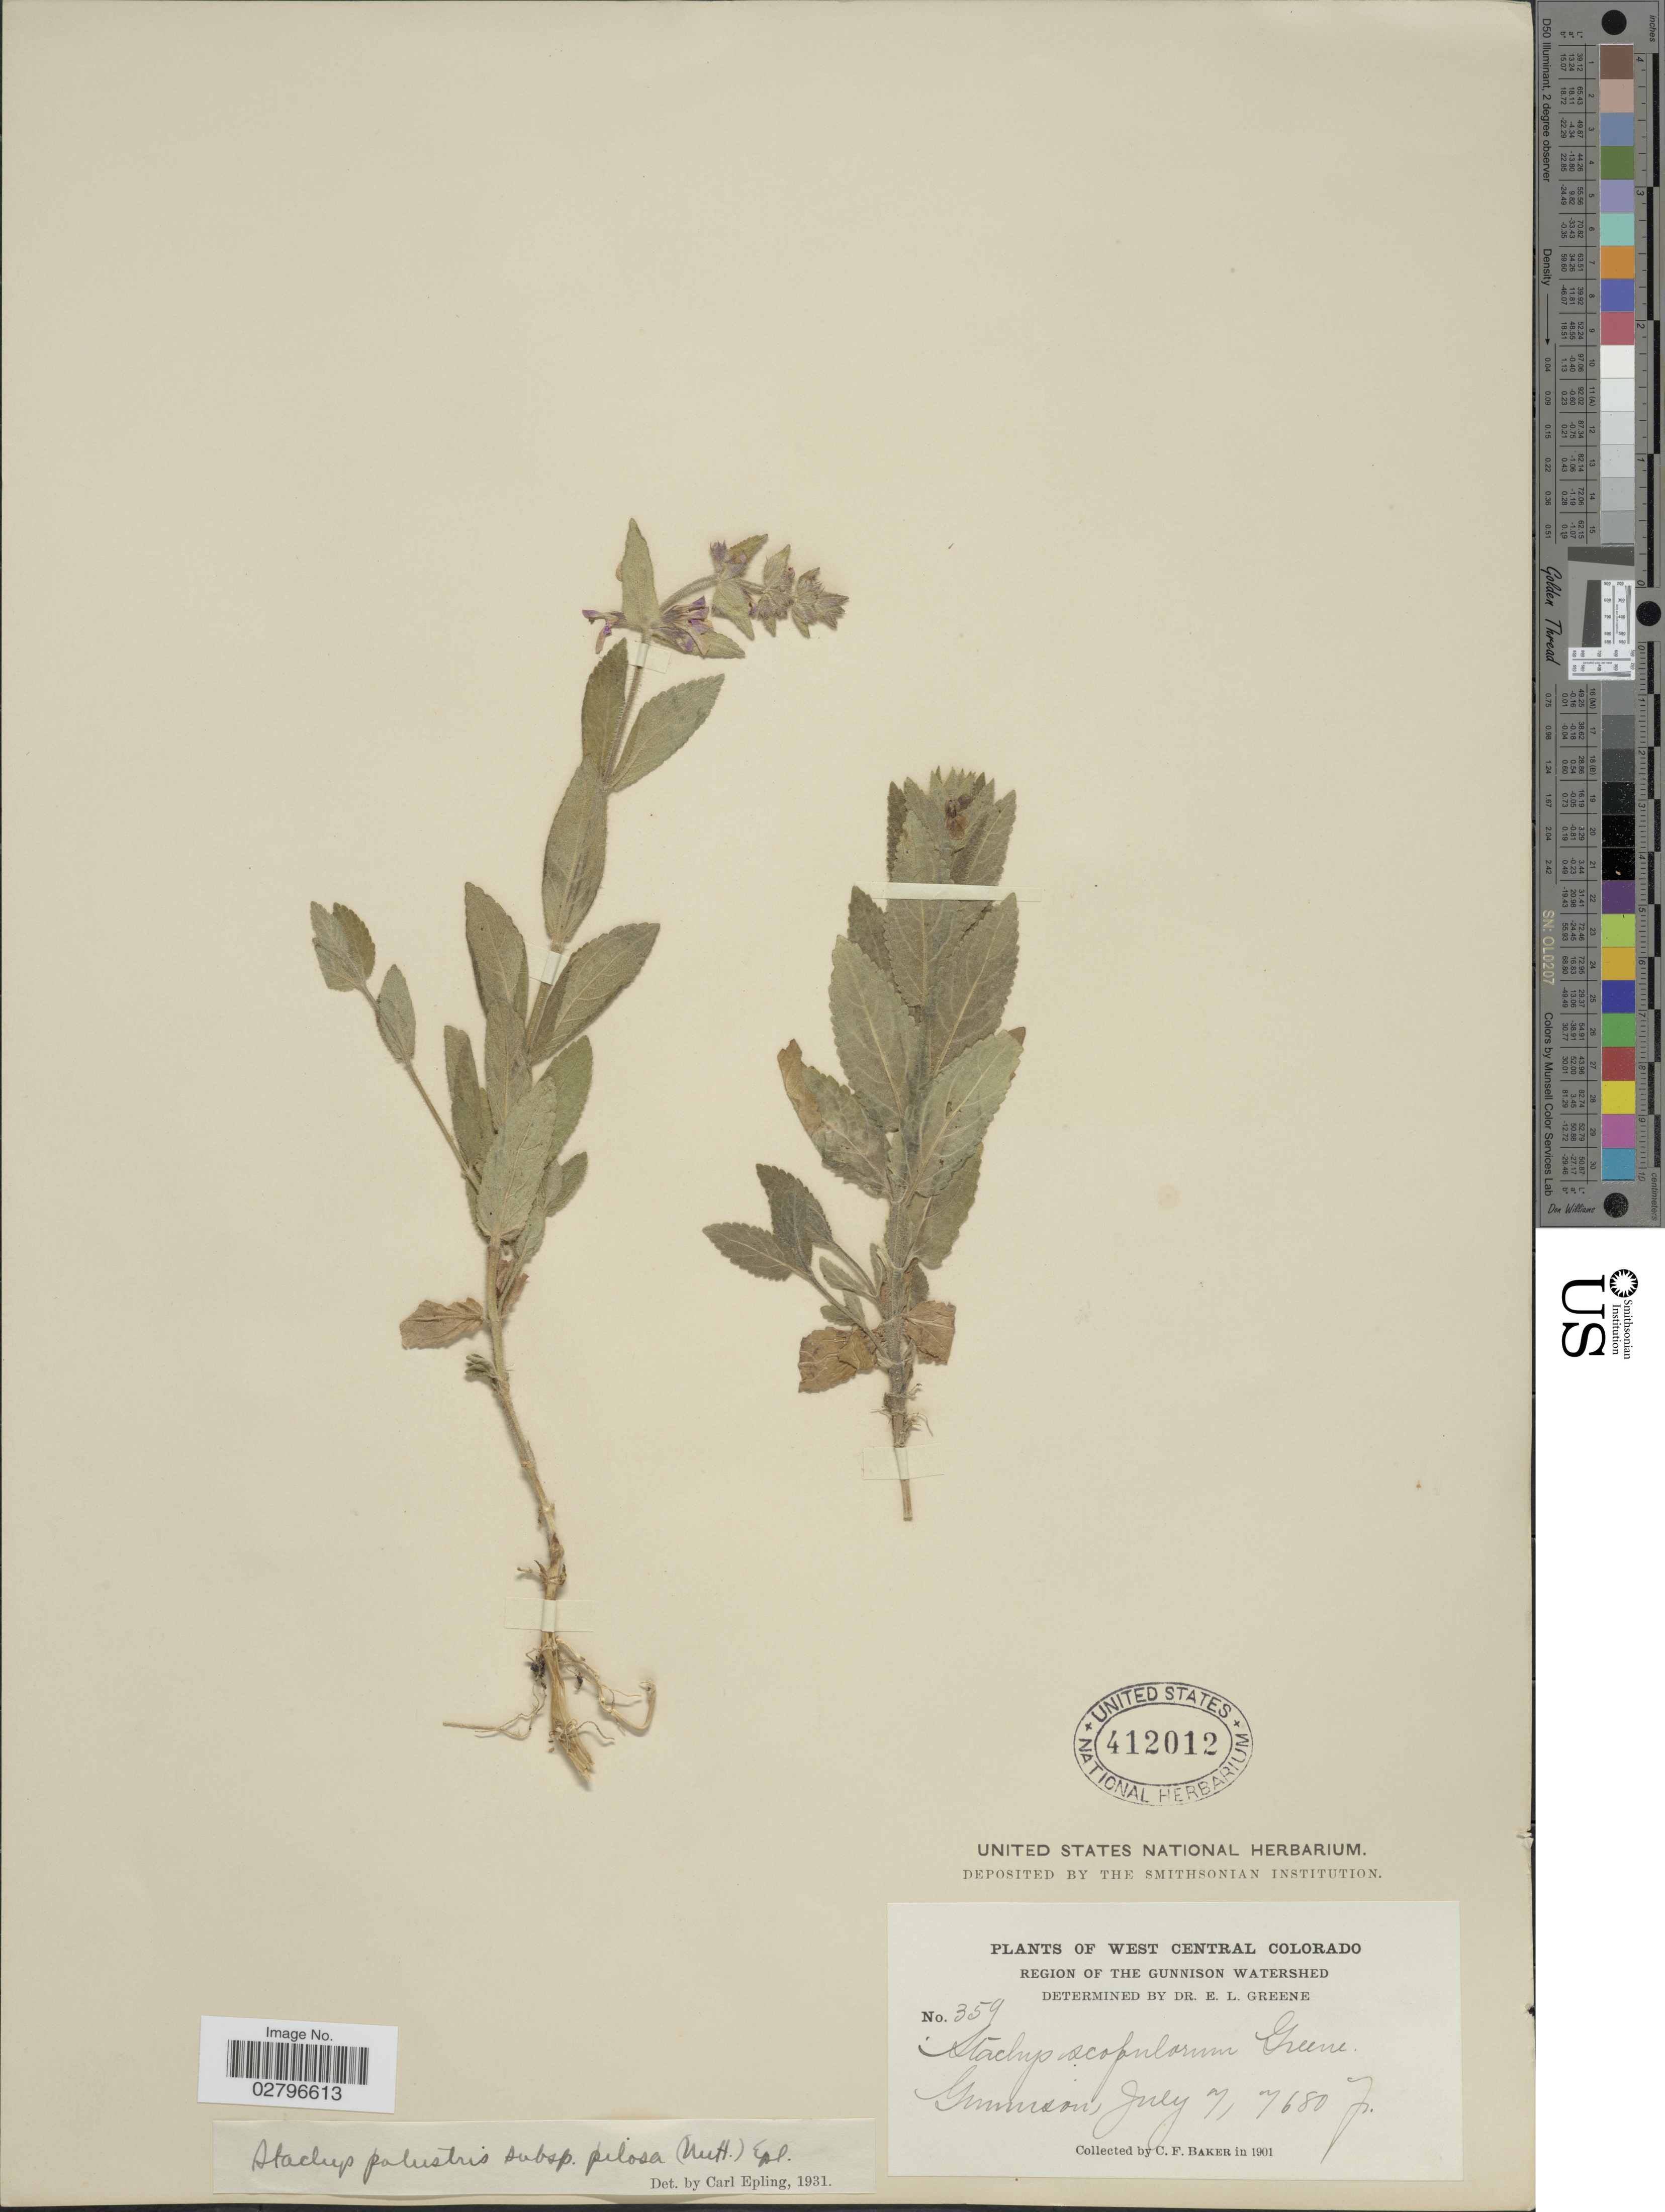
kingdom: Plantae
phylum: Tracheophyta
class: Magnoliopsida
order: Lamiales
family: Lamiaceae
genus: Stachys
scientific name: Stachys palustris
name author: L.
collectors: C. F. Baker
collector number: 359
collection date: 1901-07-07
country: United States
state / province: Colorado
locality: West Central Colorado, Region of the Gunnison Watershed. Gunnison.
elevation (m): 2341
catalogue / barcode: US 412012